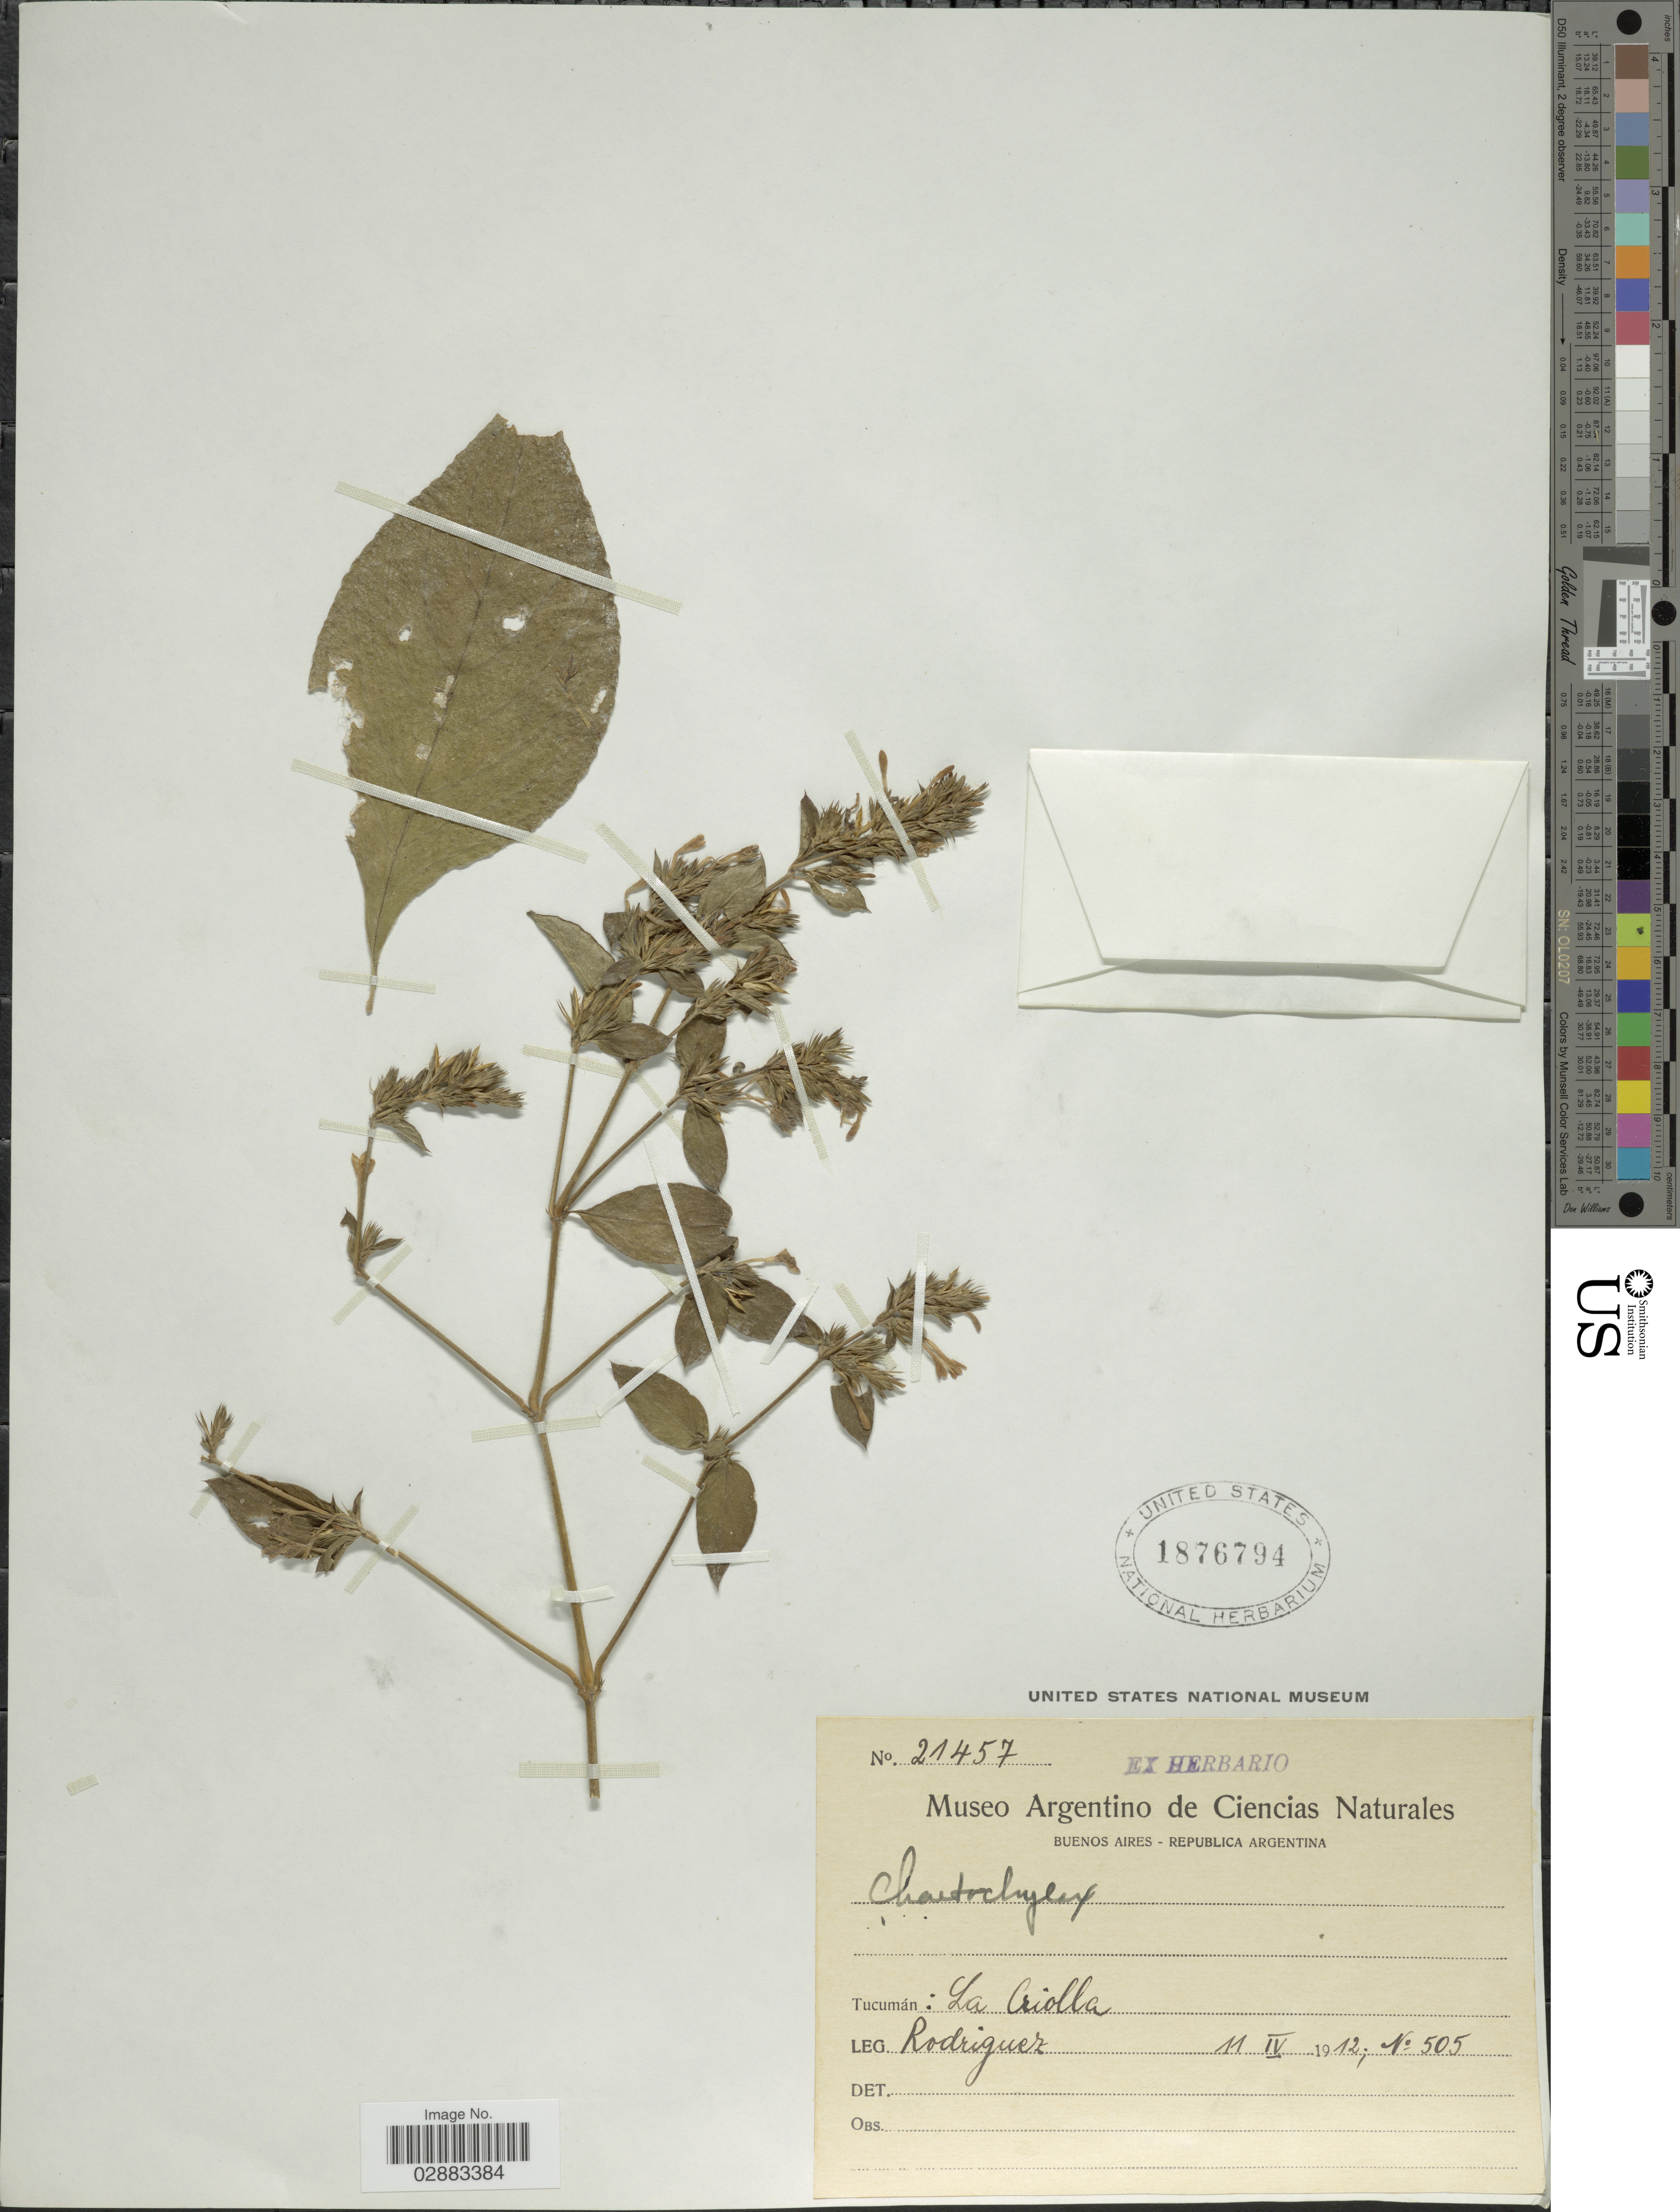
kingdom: Plantae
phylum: Tracheophyta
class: Magnoliopsida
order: Lamiales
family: Acanthaceae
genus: Justicia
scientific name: Justicia goudotii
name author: V.A.W. Graham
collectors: Rodriguez, --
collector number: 21457/505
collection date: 1912-04-11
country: Argentina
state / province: Tucuman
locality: La Criolla.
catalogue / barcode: US 1876794